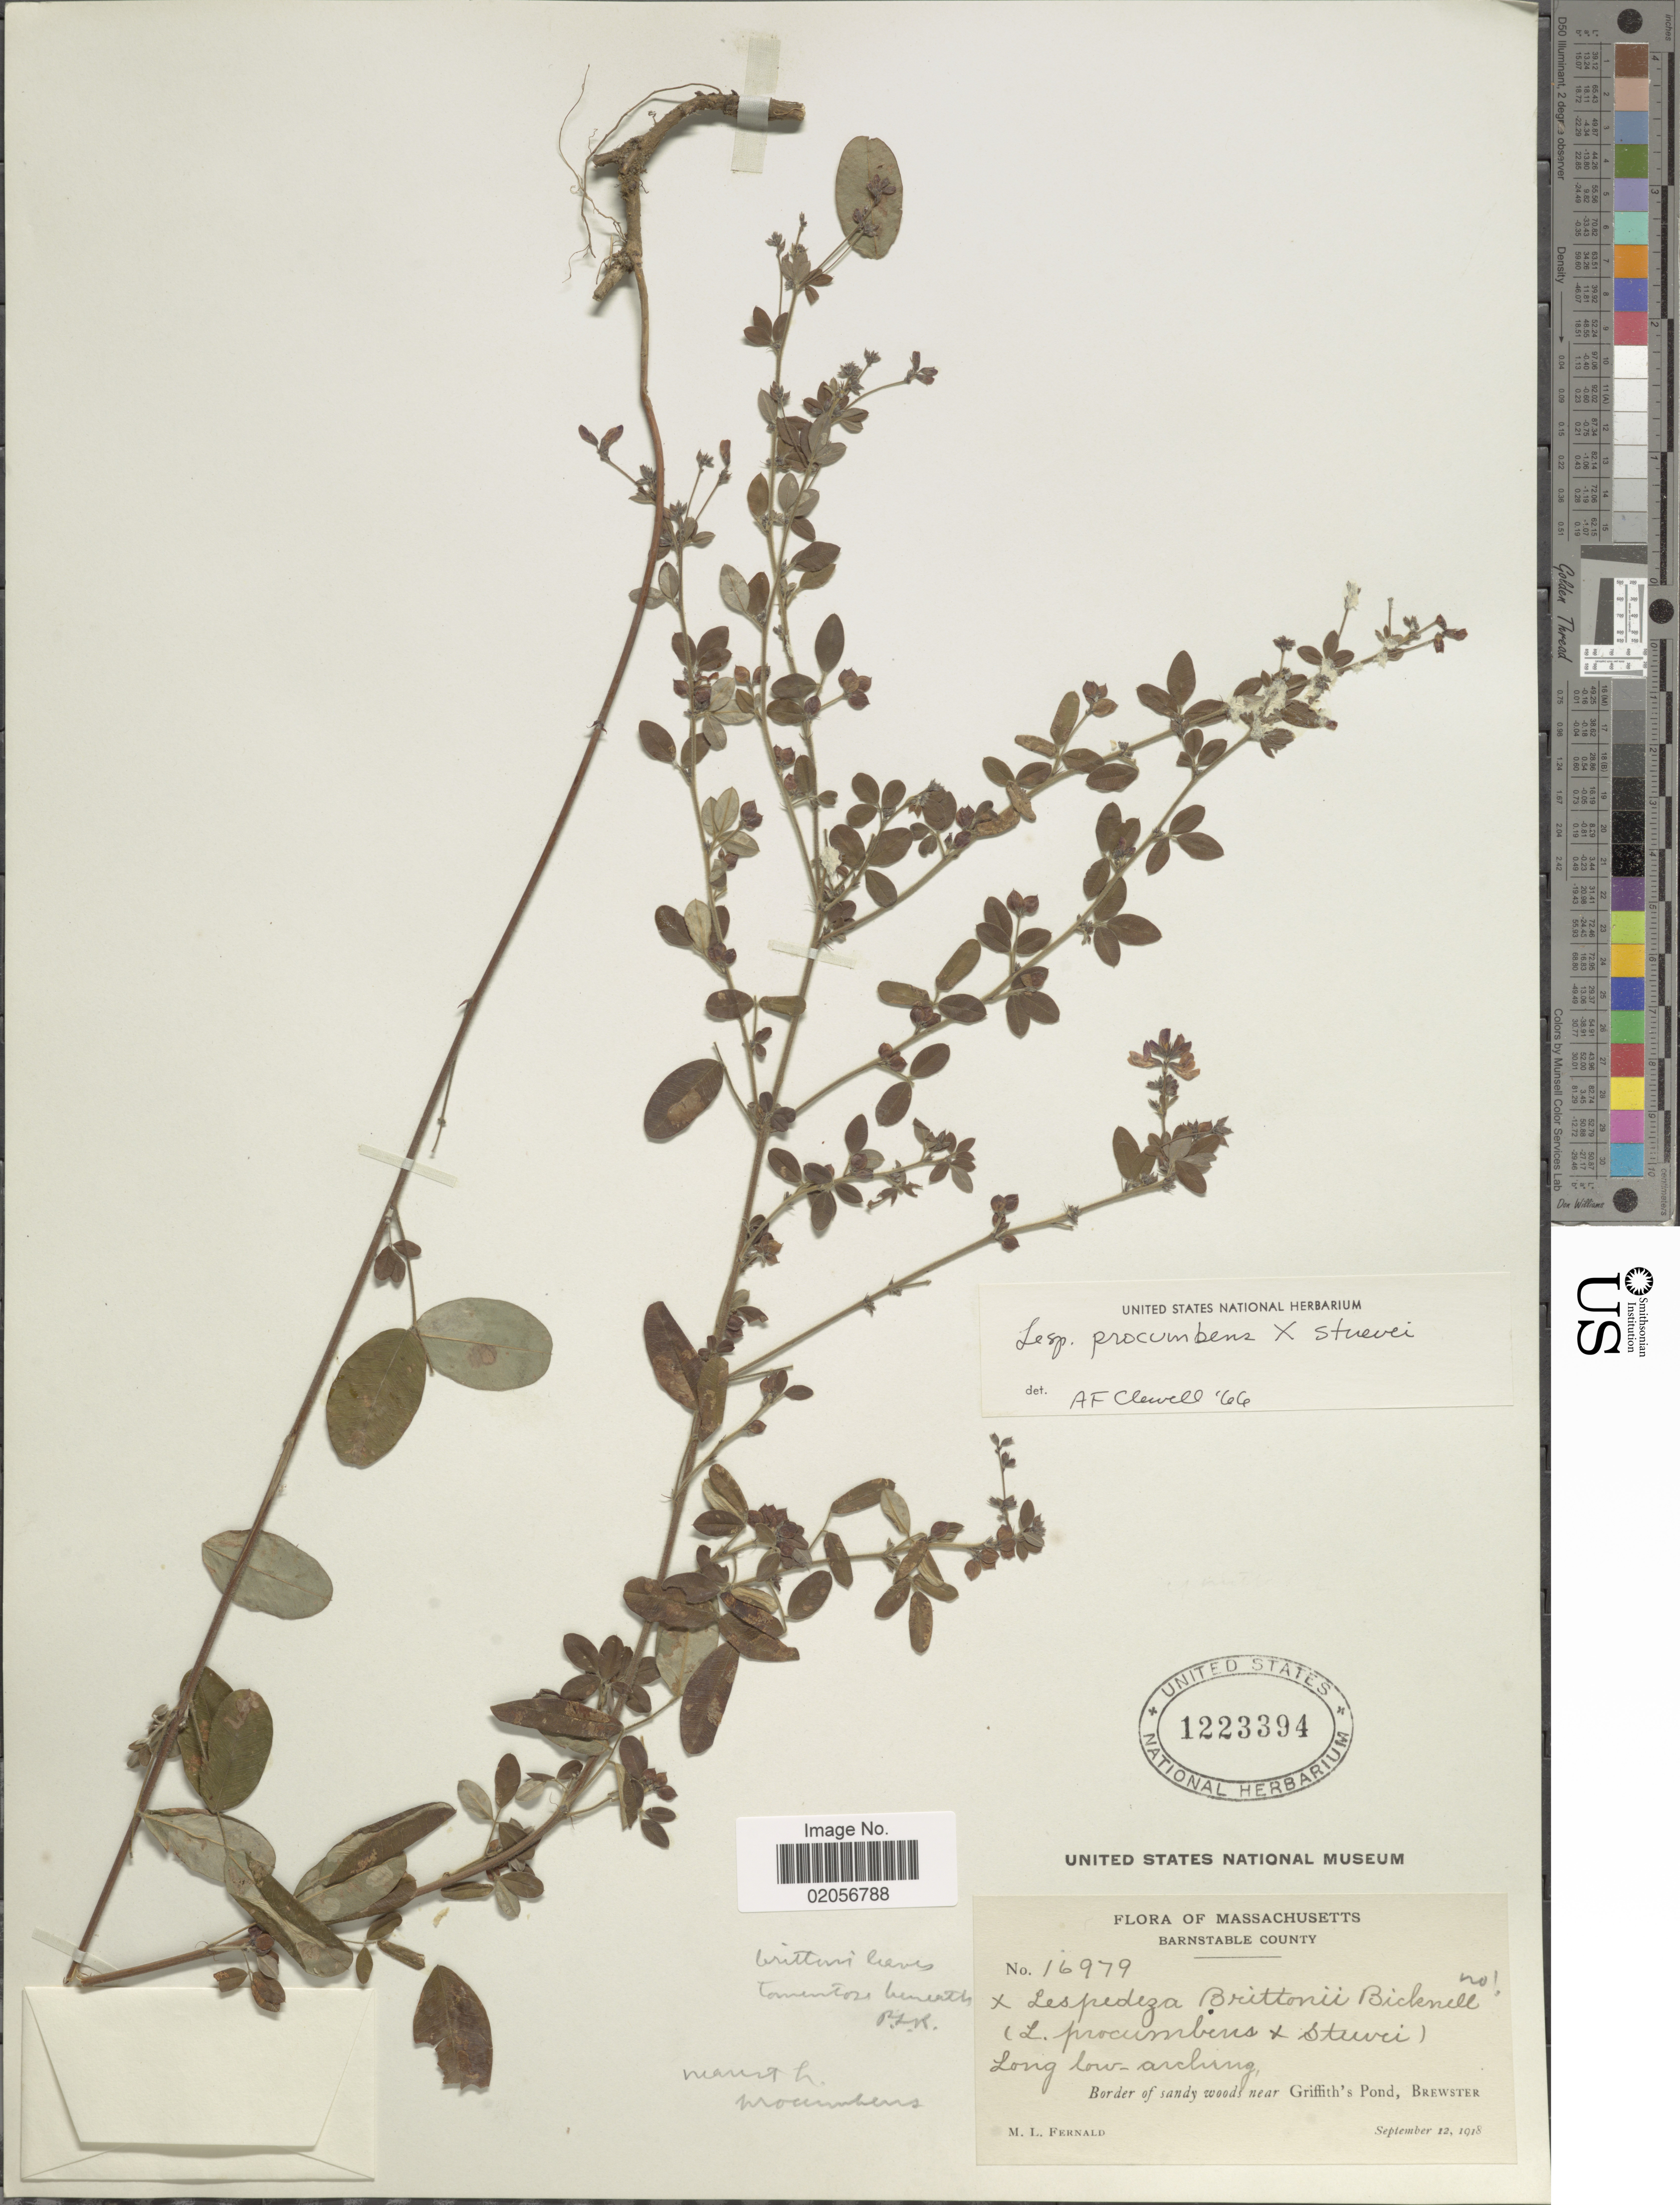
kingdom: Plantae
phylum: Tracheophyta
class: Magnoliopsida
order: Fabales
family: Fabaceae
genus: Lespedeza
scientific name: Lespedeza procumbens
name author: Michx.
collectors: M. L. Fernald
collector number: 16979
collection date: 1918-09-12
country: United States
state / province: Massachusetts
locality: Long low-arching, Border of sandy woods near Griffith's Pond, Brewster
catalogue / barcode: US 1223394